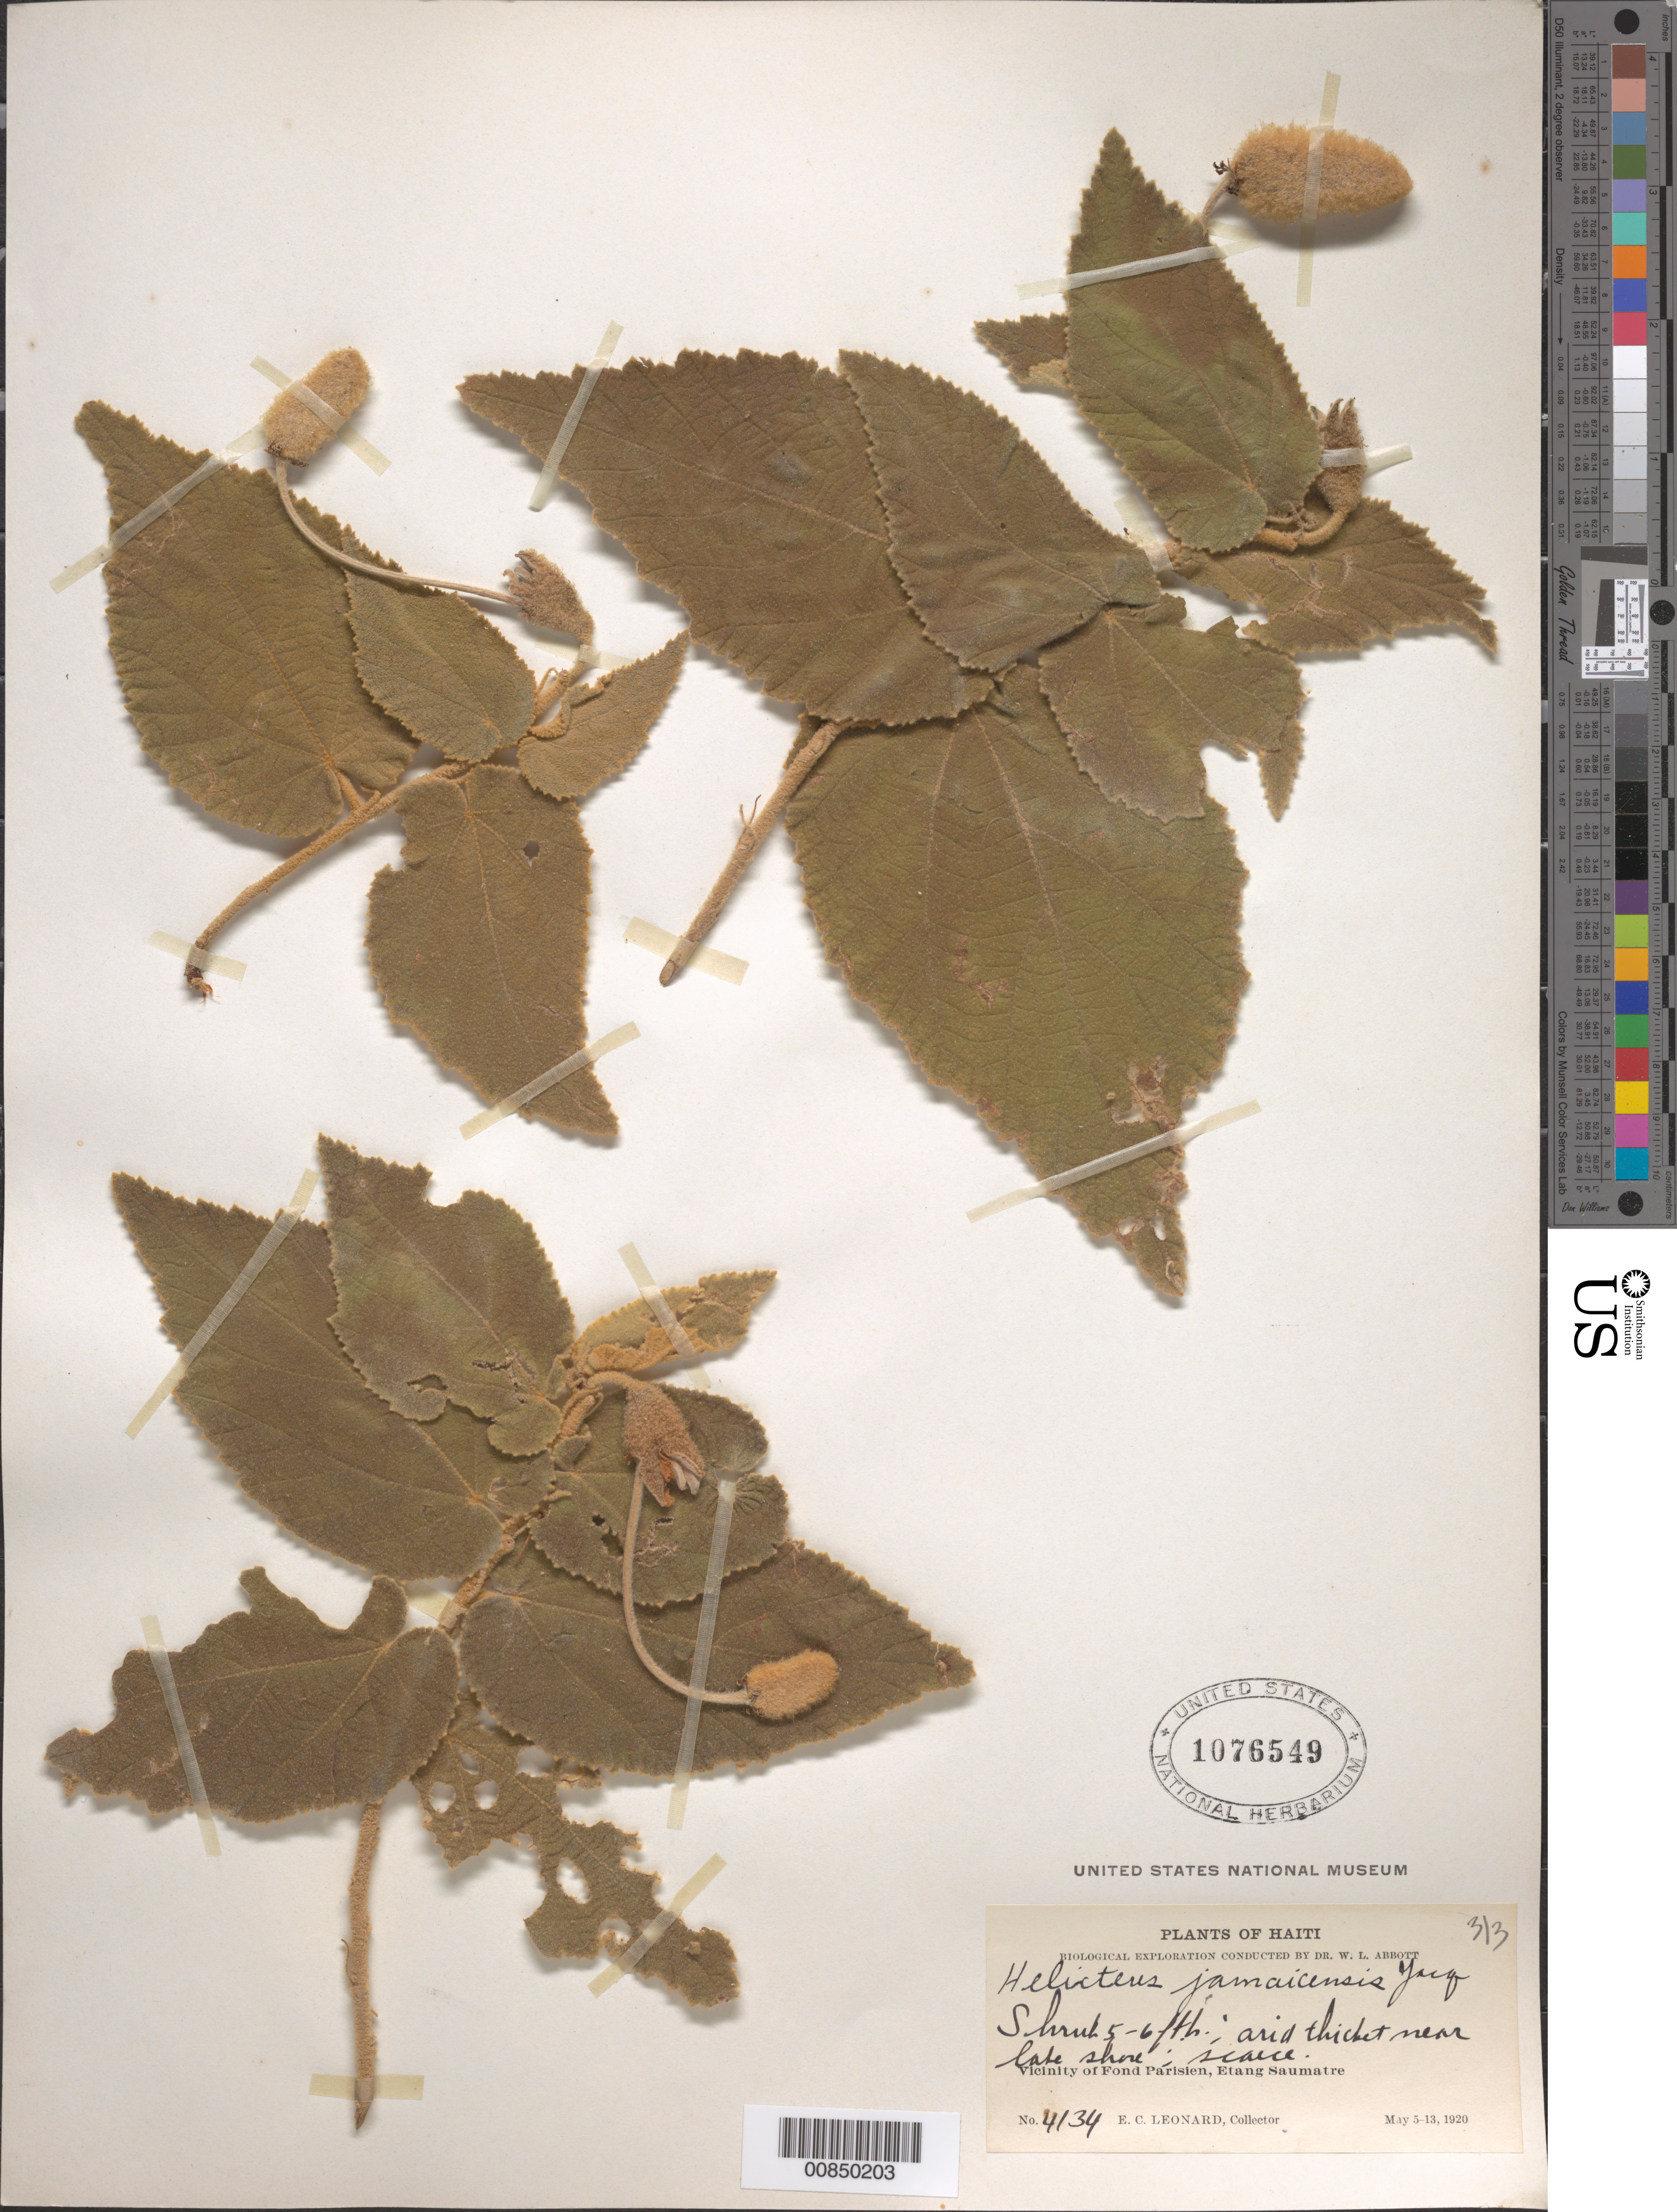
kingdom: Plantae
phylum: Tracheophyta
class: Magnoliopsida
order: Malvales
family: Malvaceae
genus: Helicteres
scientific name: Helicteres jamaicensis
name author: Jacq.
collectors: E. C. Leonard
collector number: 4134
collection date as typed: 05 May 1920 to 13 May 1920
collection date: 1920-05-05/1920-05-13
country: Haiti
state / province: Ouest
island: Hispaniola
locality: Vicinity of Fond Parisien, Etang Saumatre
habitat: Arid thicket near lake shore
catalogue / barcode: US 1076549